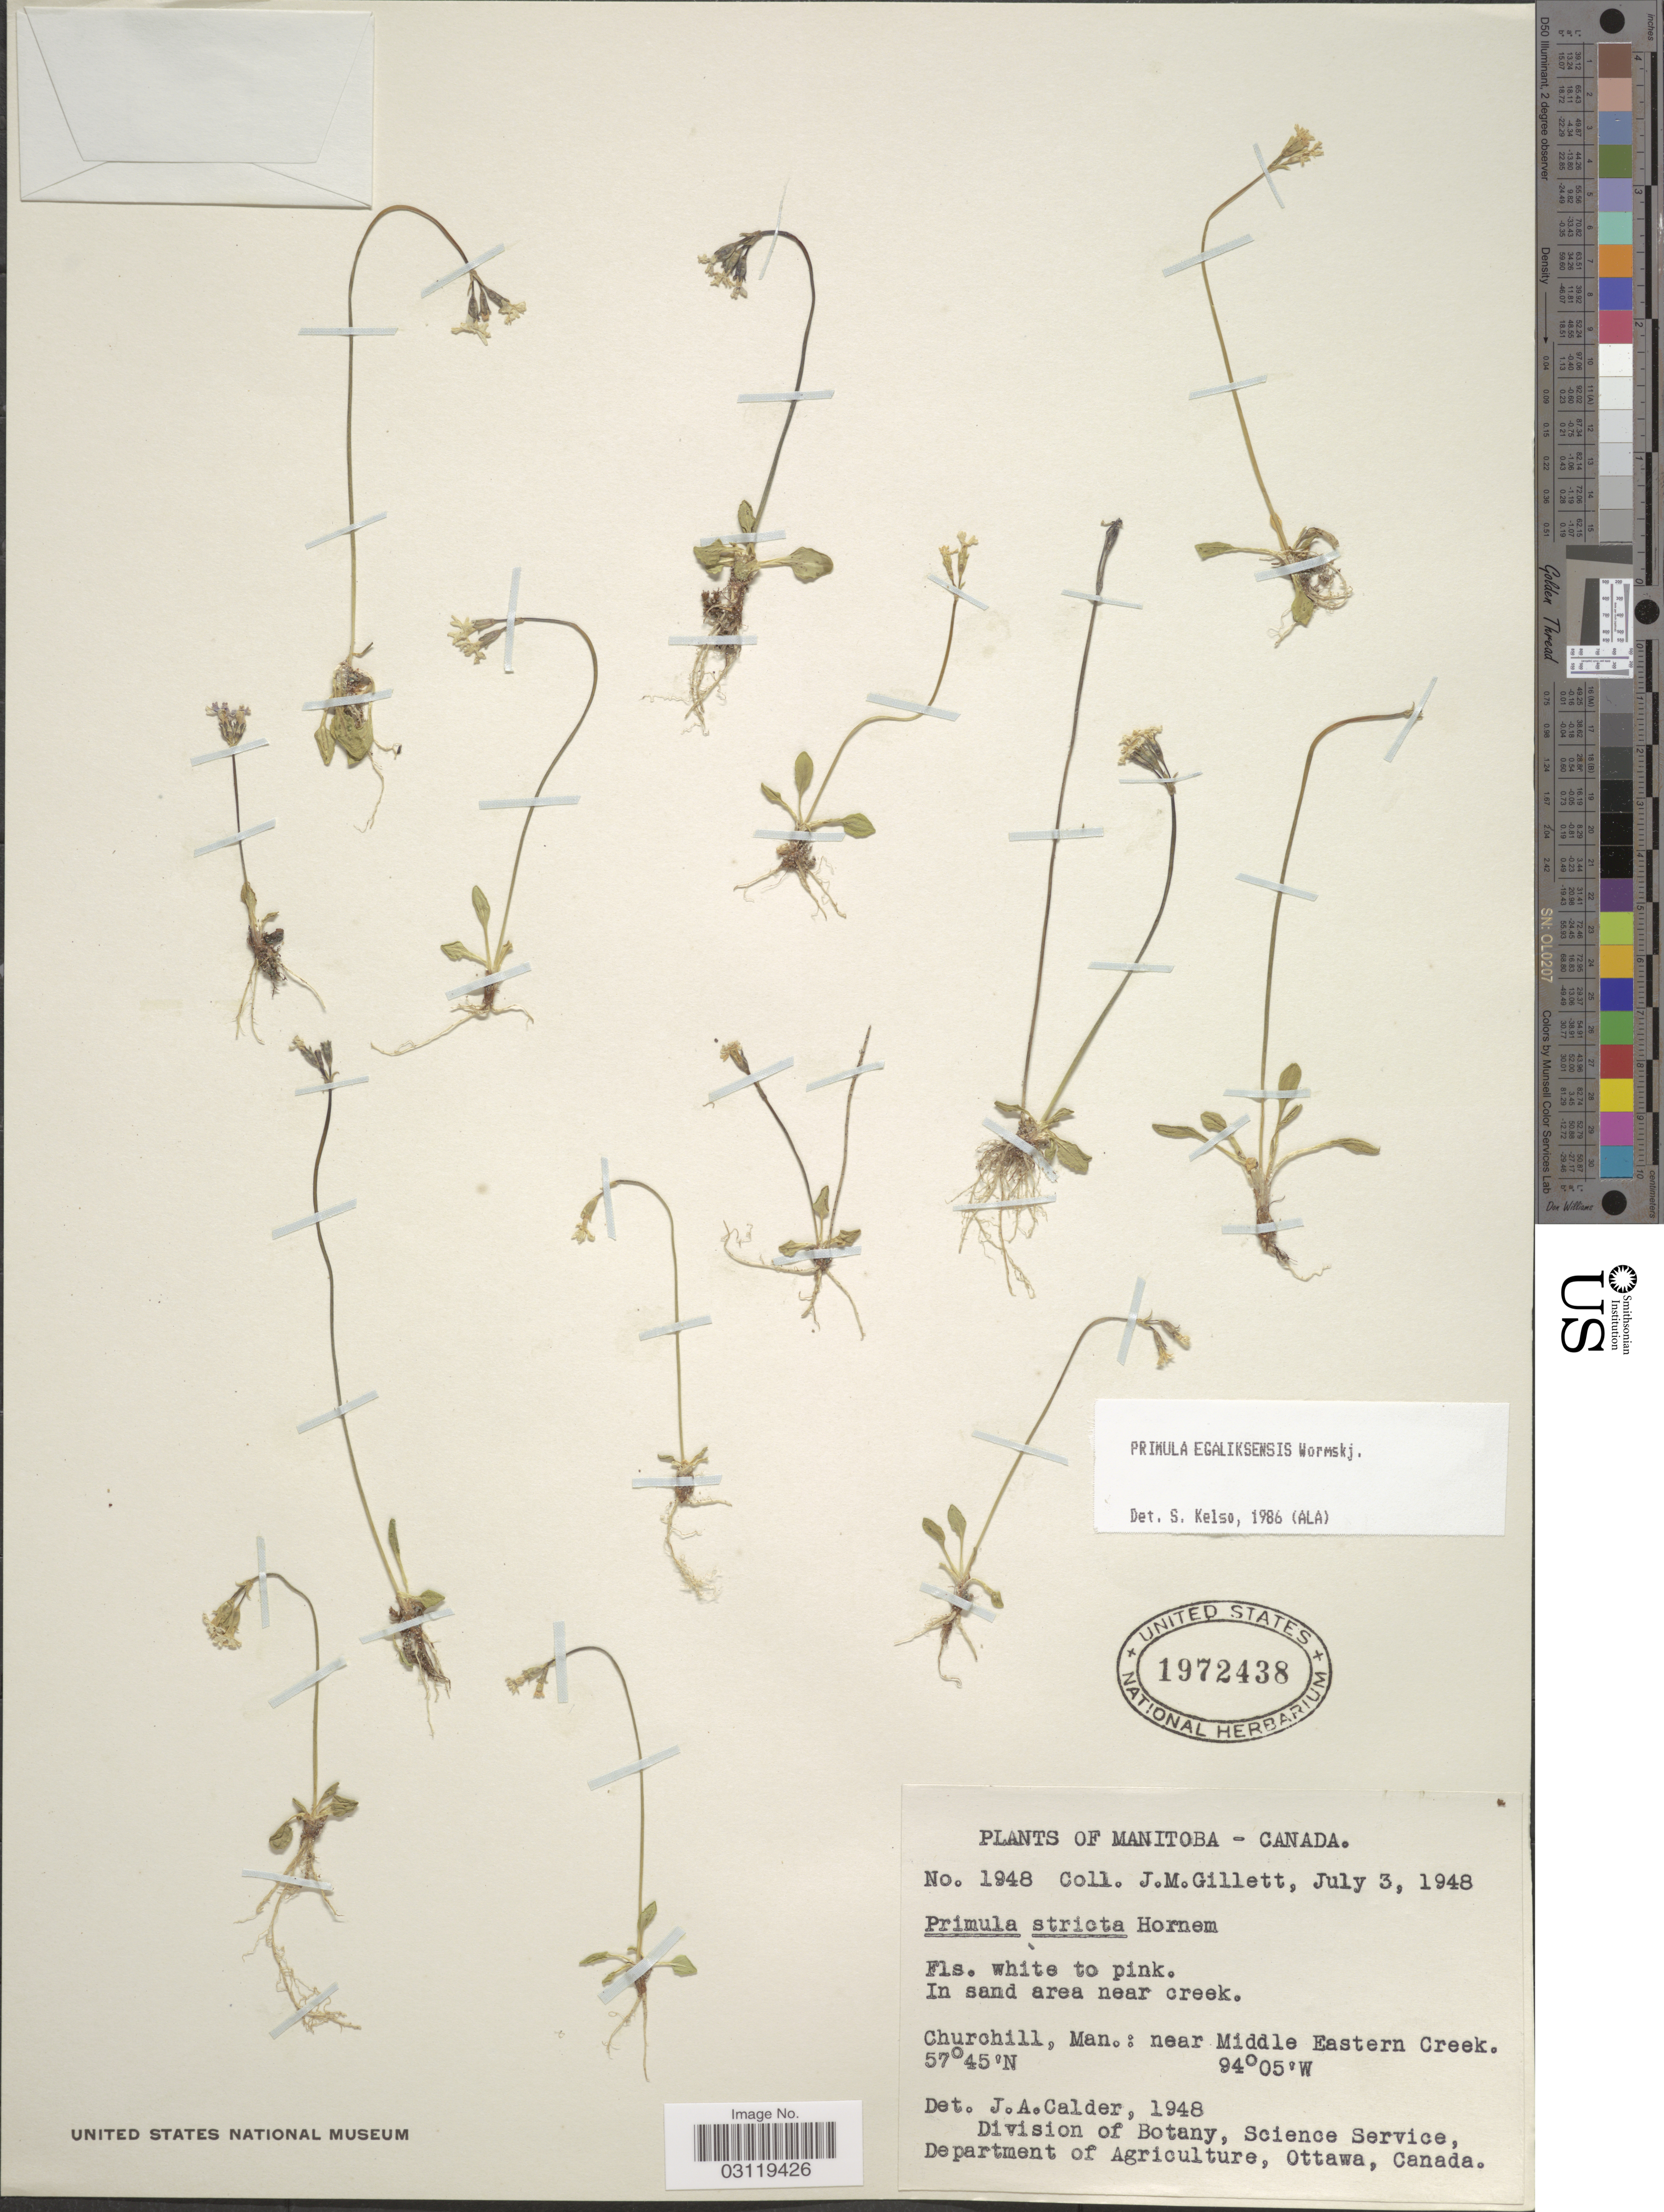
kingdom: Plantae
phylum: Tracheophyta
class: Magnoliopsida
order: Ericales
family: Primulaceae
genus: Primula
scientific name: Primula egaliksensis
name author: Wormsk.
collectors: J. M. Gillett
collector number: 1948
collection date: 1948-07-03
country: Canada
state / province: Manitoba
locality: Churchill, Man.: near Middle Eastern Creek.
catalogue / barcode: US 1972438